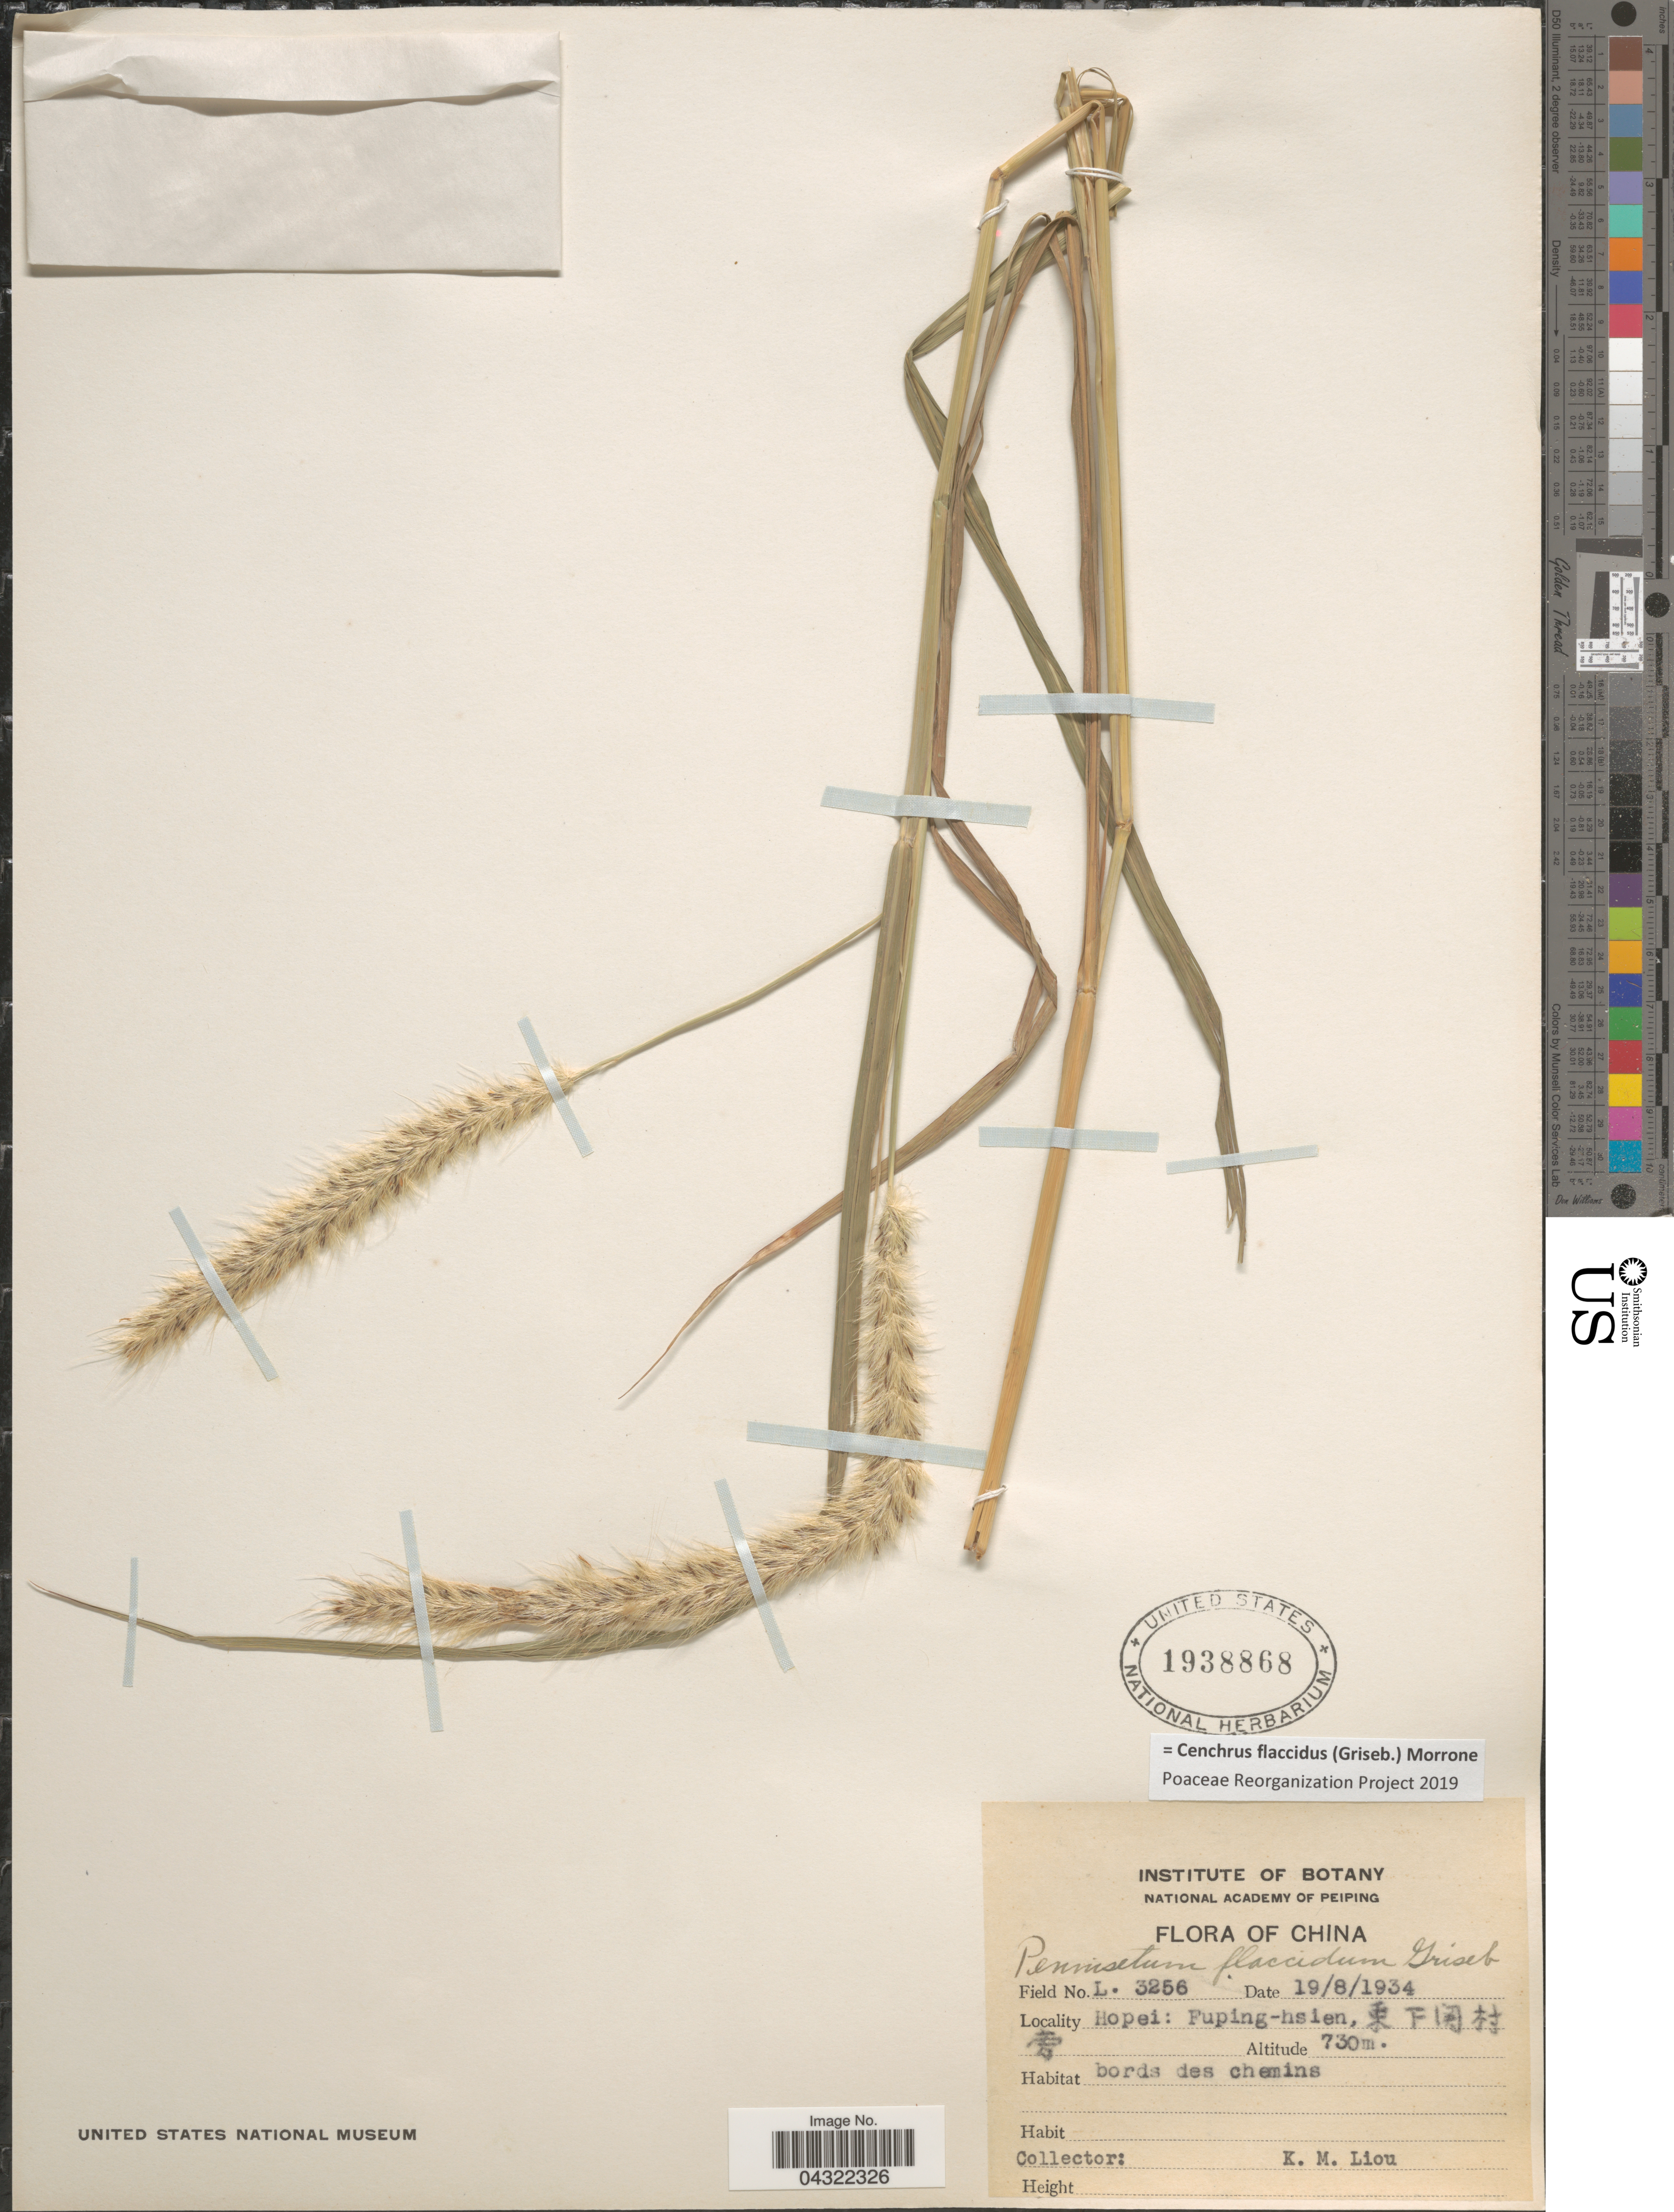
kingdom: Plantae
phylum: Tracheophyta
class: Liliopsida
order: Poales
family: Poaceae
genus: Cenchrus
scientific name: Cenchrus flaccidus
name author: (Griseb.) Morrone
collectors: K. M. Liou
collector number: L3256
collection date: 1934-08-19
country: China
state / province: Hebei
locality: Hopei: Fuping-hsien, X.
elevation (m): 730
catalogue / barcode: US 1938868